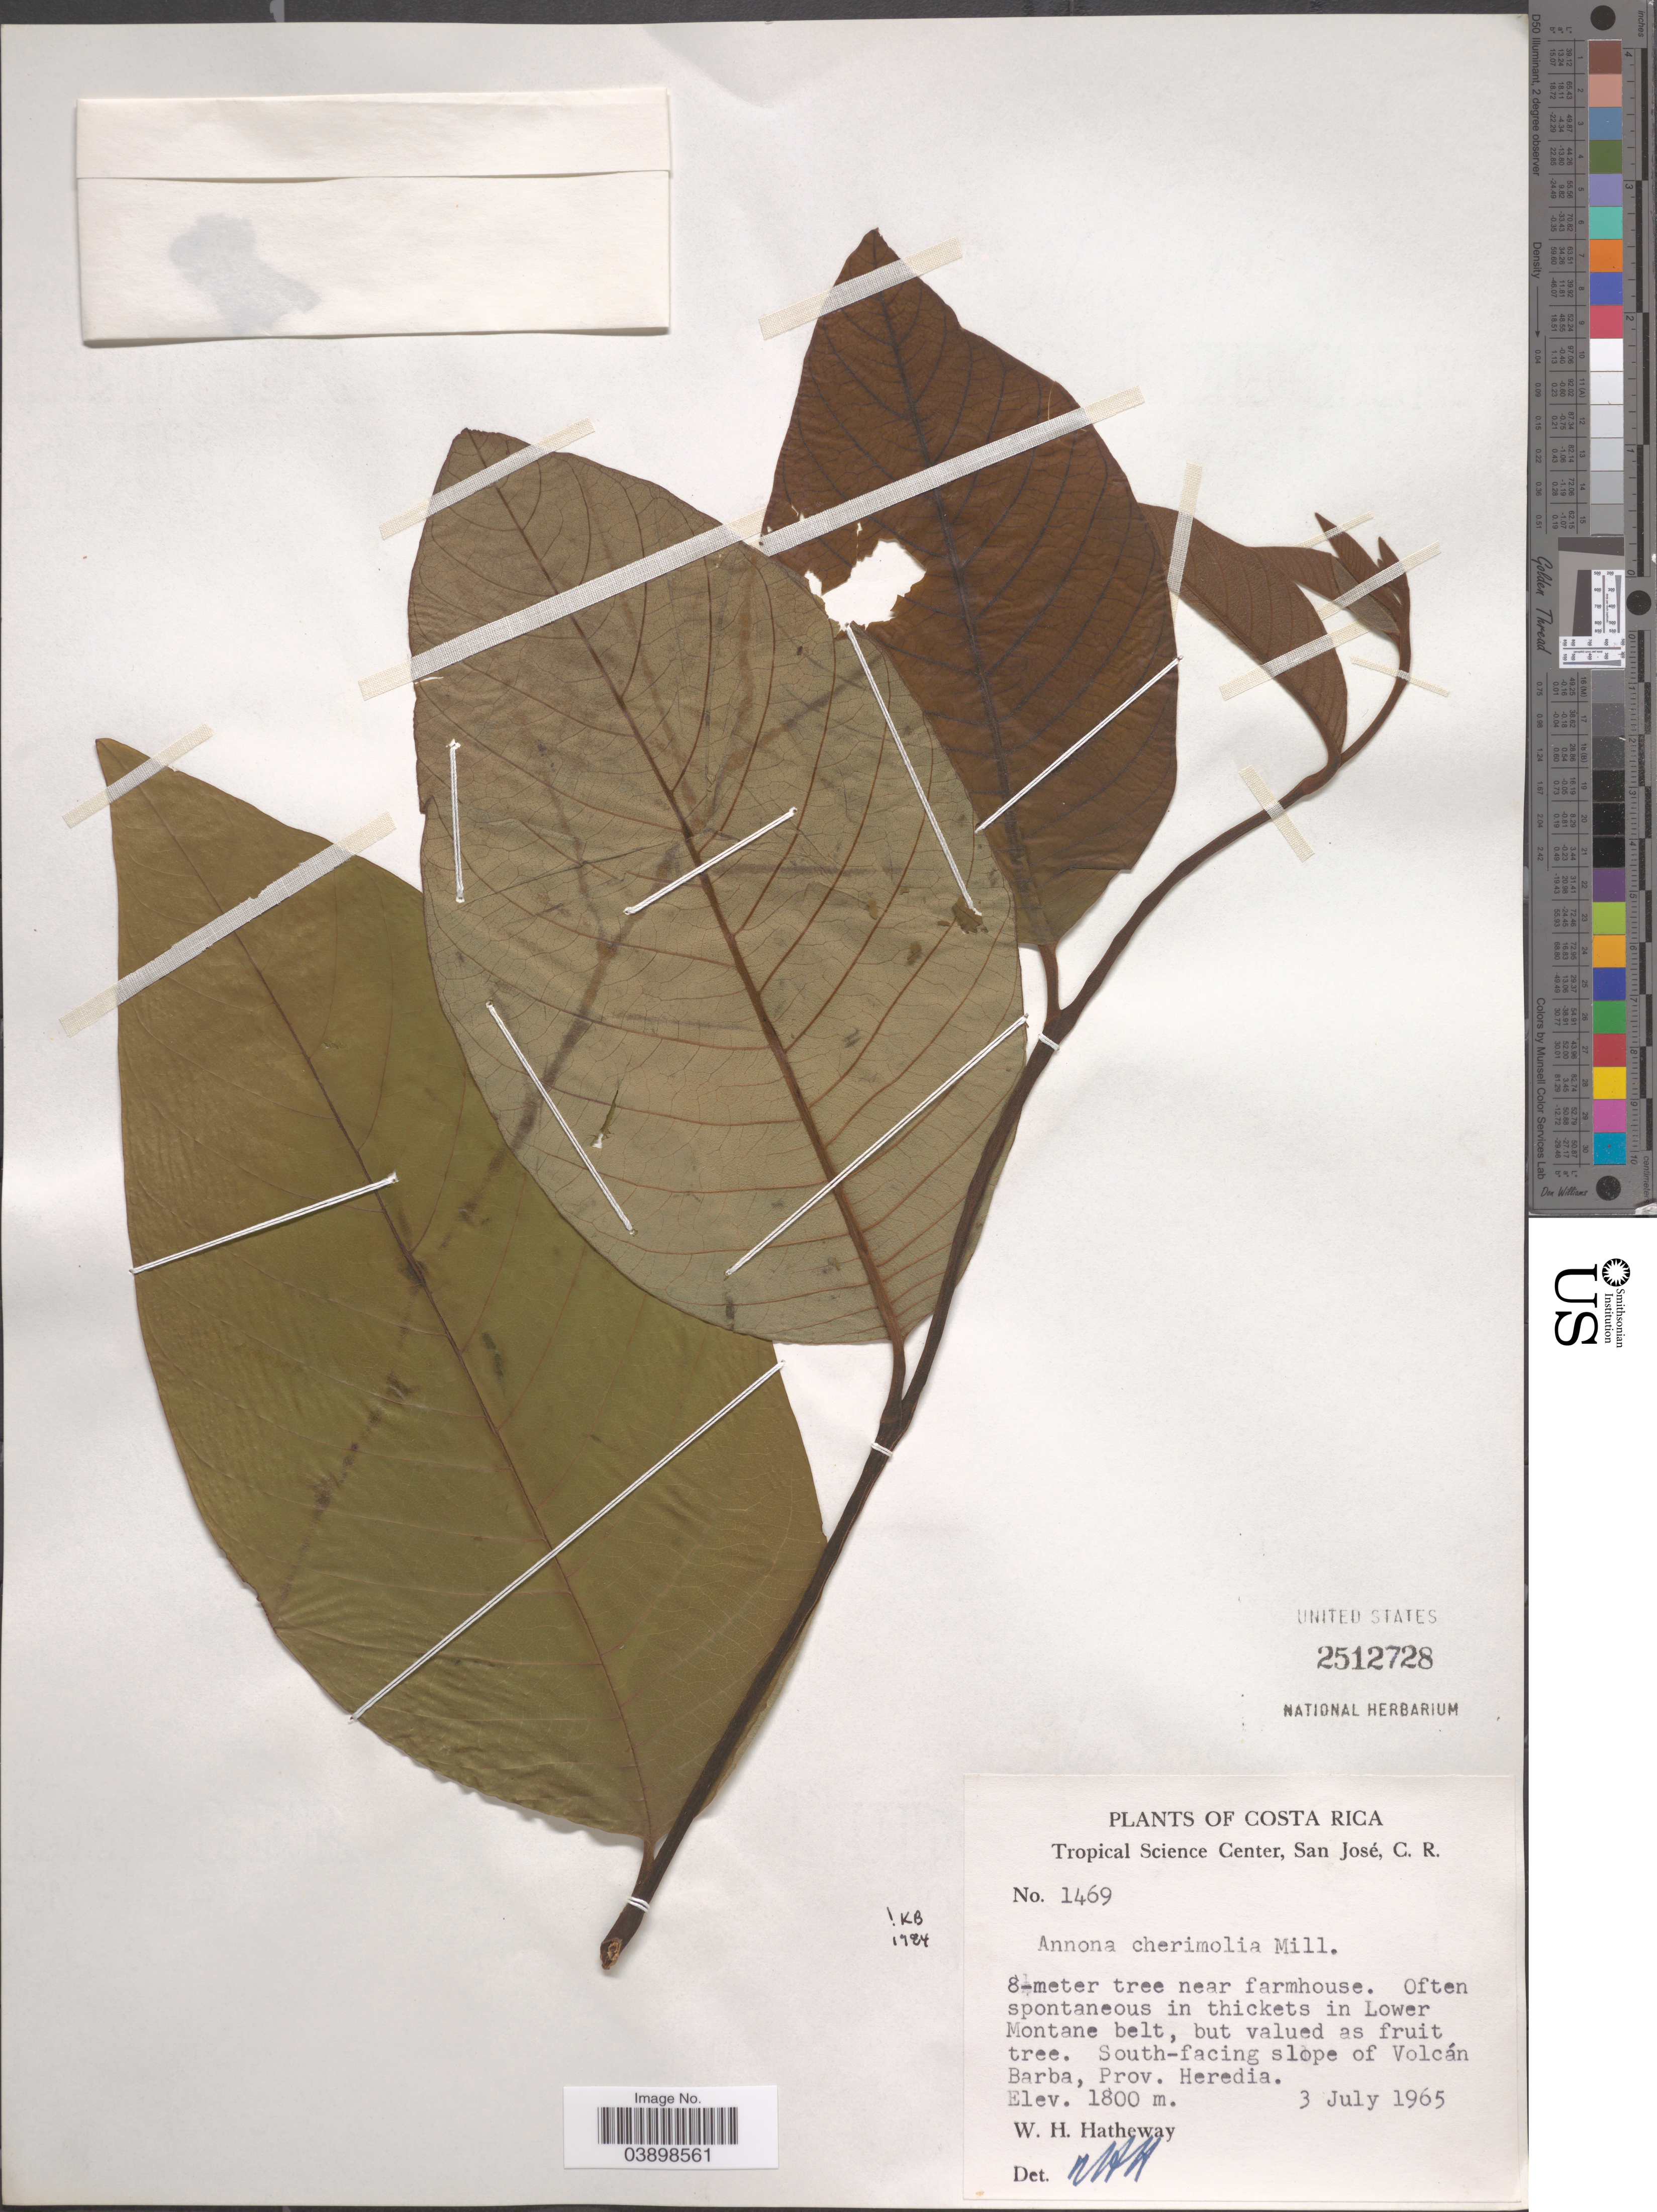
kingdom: Plantae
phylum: Tracheophyta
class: Magnoliopsida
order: Magnoliales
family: Annonaceae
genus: Annona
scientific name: Annona cherimola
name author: Mill.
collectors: W. H. Hatheway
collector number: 1469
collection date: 1965-07-03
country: Costa Rica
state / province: Heredia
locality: In Lower Montane belt. South-facing slope of Volcán Barba, Prov. Heredia.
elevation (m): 1800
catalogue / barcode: US 2512728